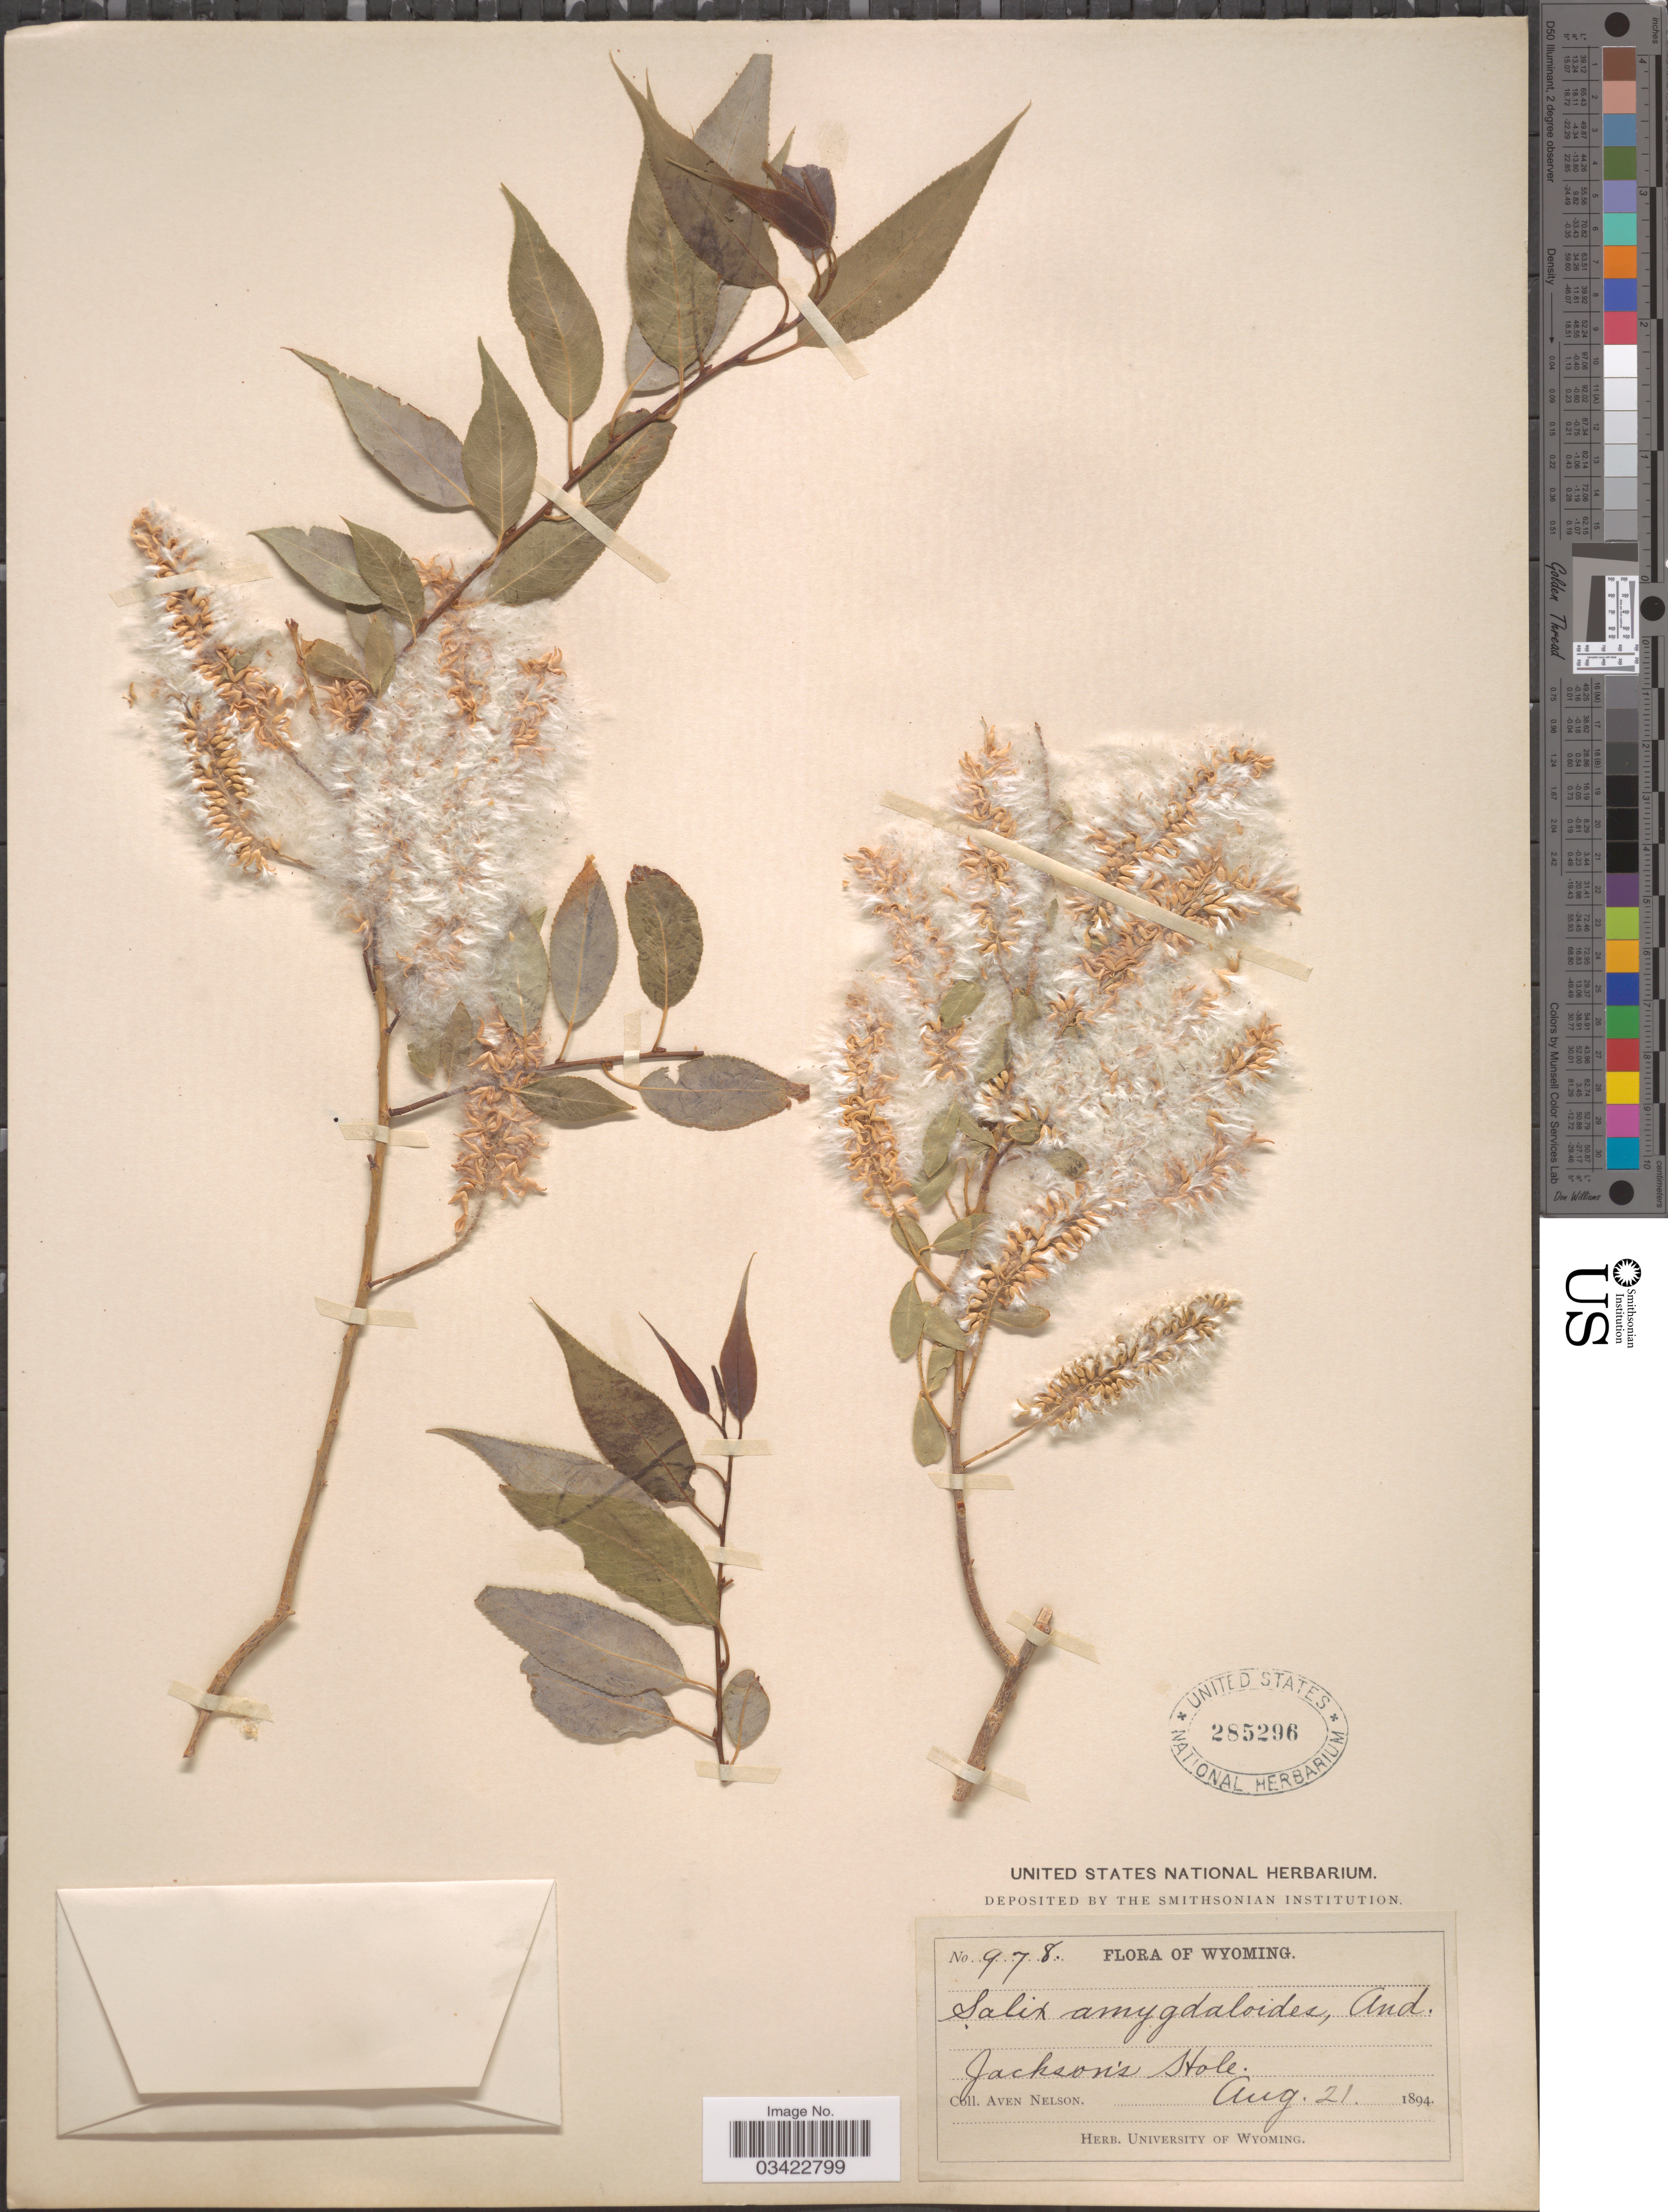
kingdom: Plantae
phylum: Tracheophyta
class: Magnoliopsida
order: Malpighiales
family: Salicaceae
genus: Salix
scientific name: Salix amygdaloides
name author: Andersson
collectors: A. Nelson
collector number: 978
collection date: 1894-08-21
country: United States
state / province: Wyoming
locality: Jackson's Hole.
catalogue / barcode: US 285296